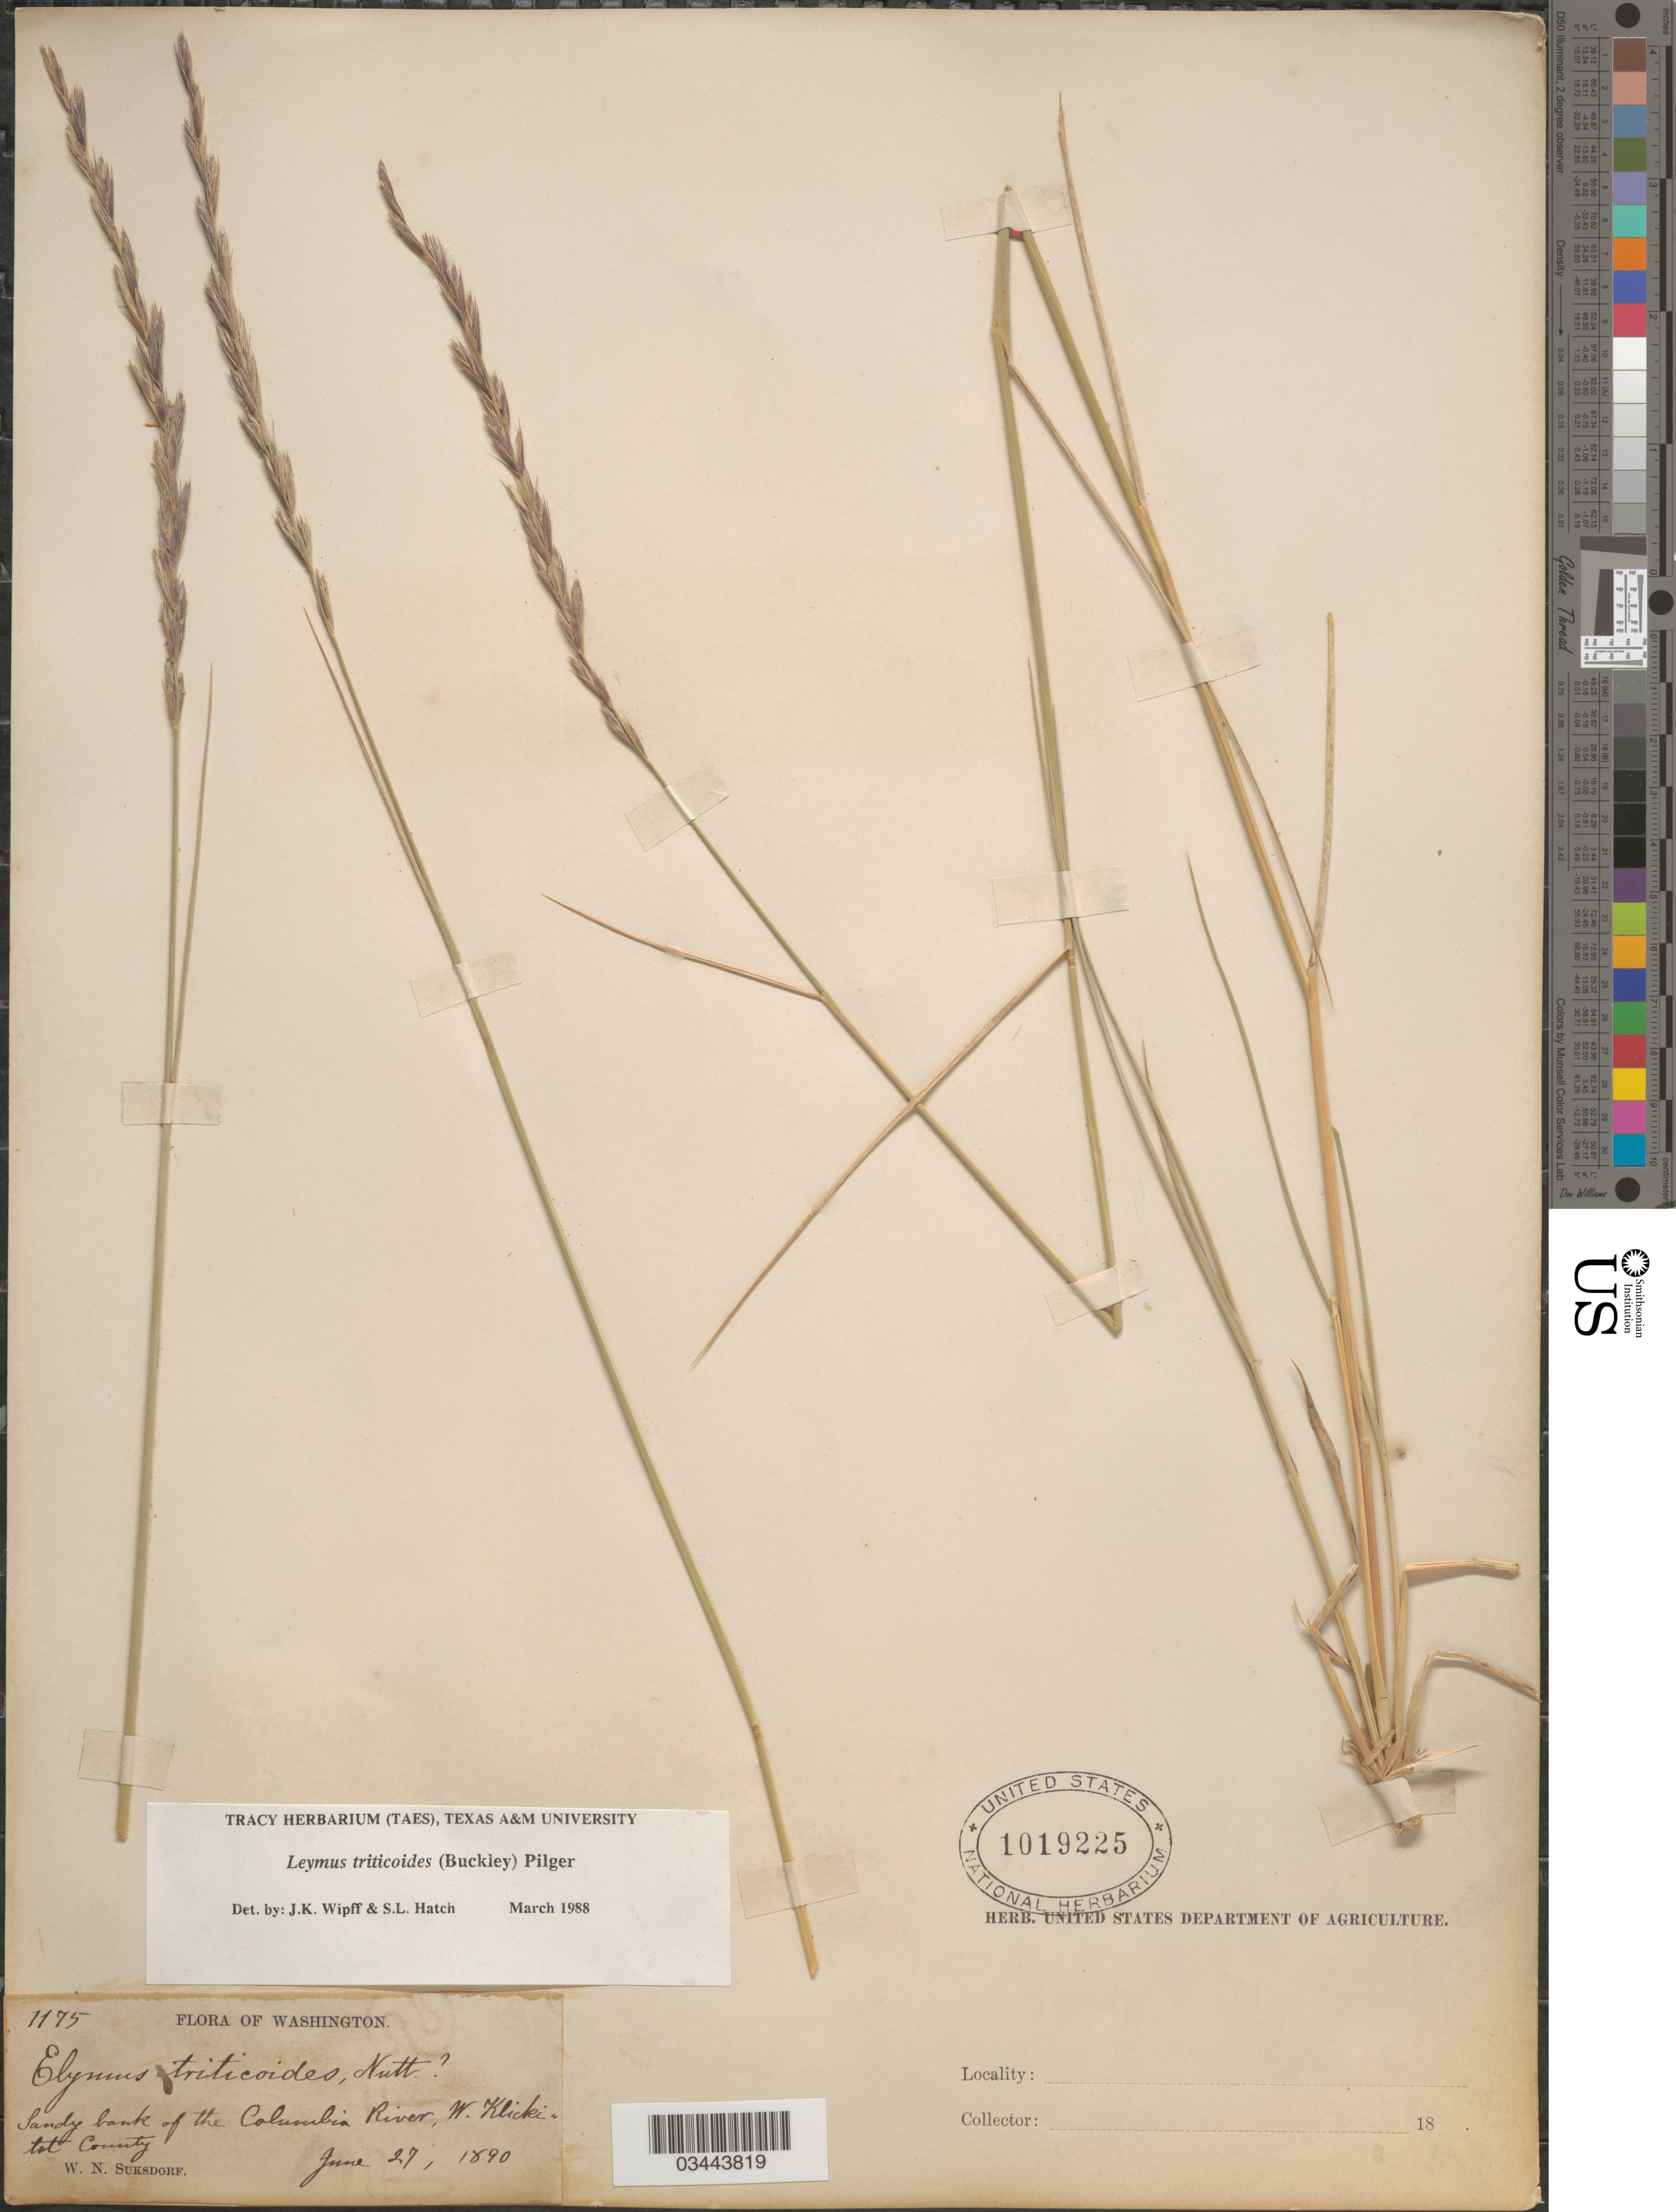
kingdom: Plantae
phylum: Tracheophyta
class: Liliopsida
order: Poales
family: Poaceae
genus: Leymus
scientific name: Leymus triticoides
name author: (Buckley) Pilg.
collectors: W. N. Suksdorf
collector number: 1175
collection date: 1890-06-27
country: United States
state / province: Washington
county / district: Klickitat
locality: Sandy bank of the Columbia River, W. Klickitat County.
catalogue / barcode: US 1019225